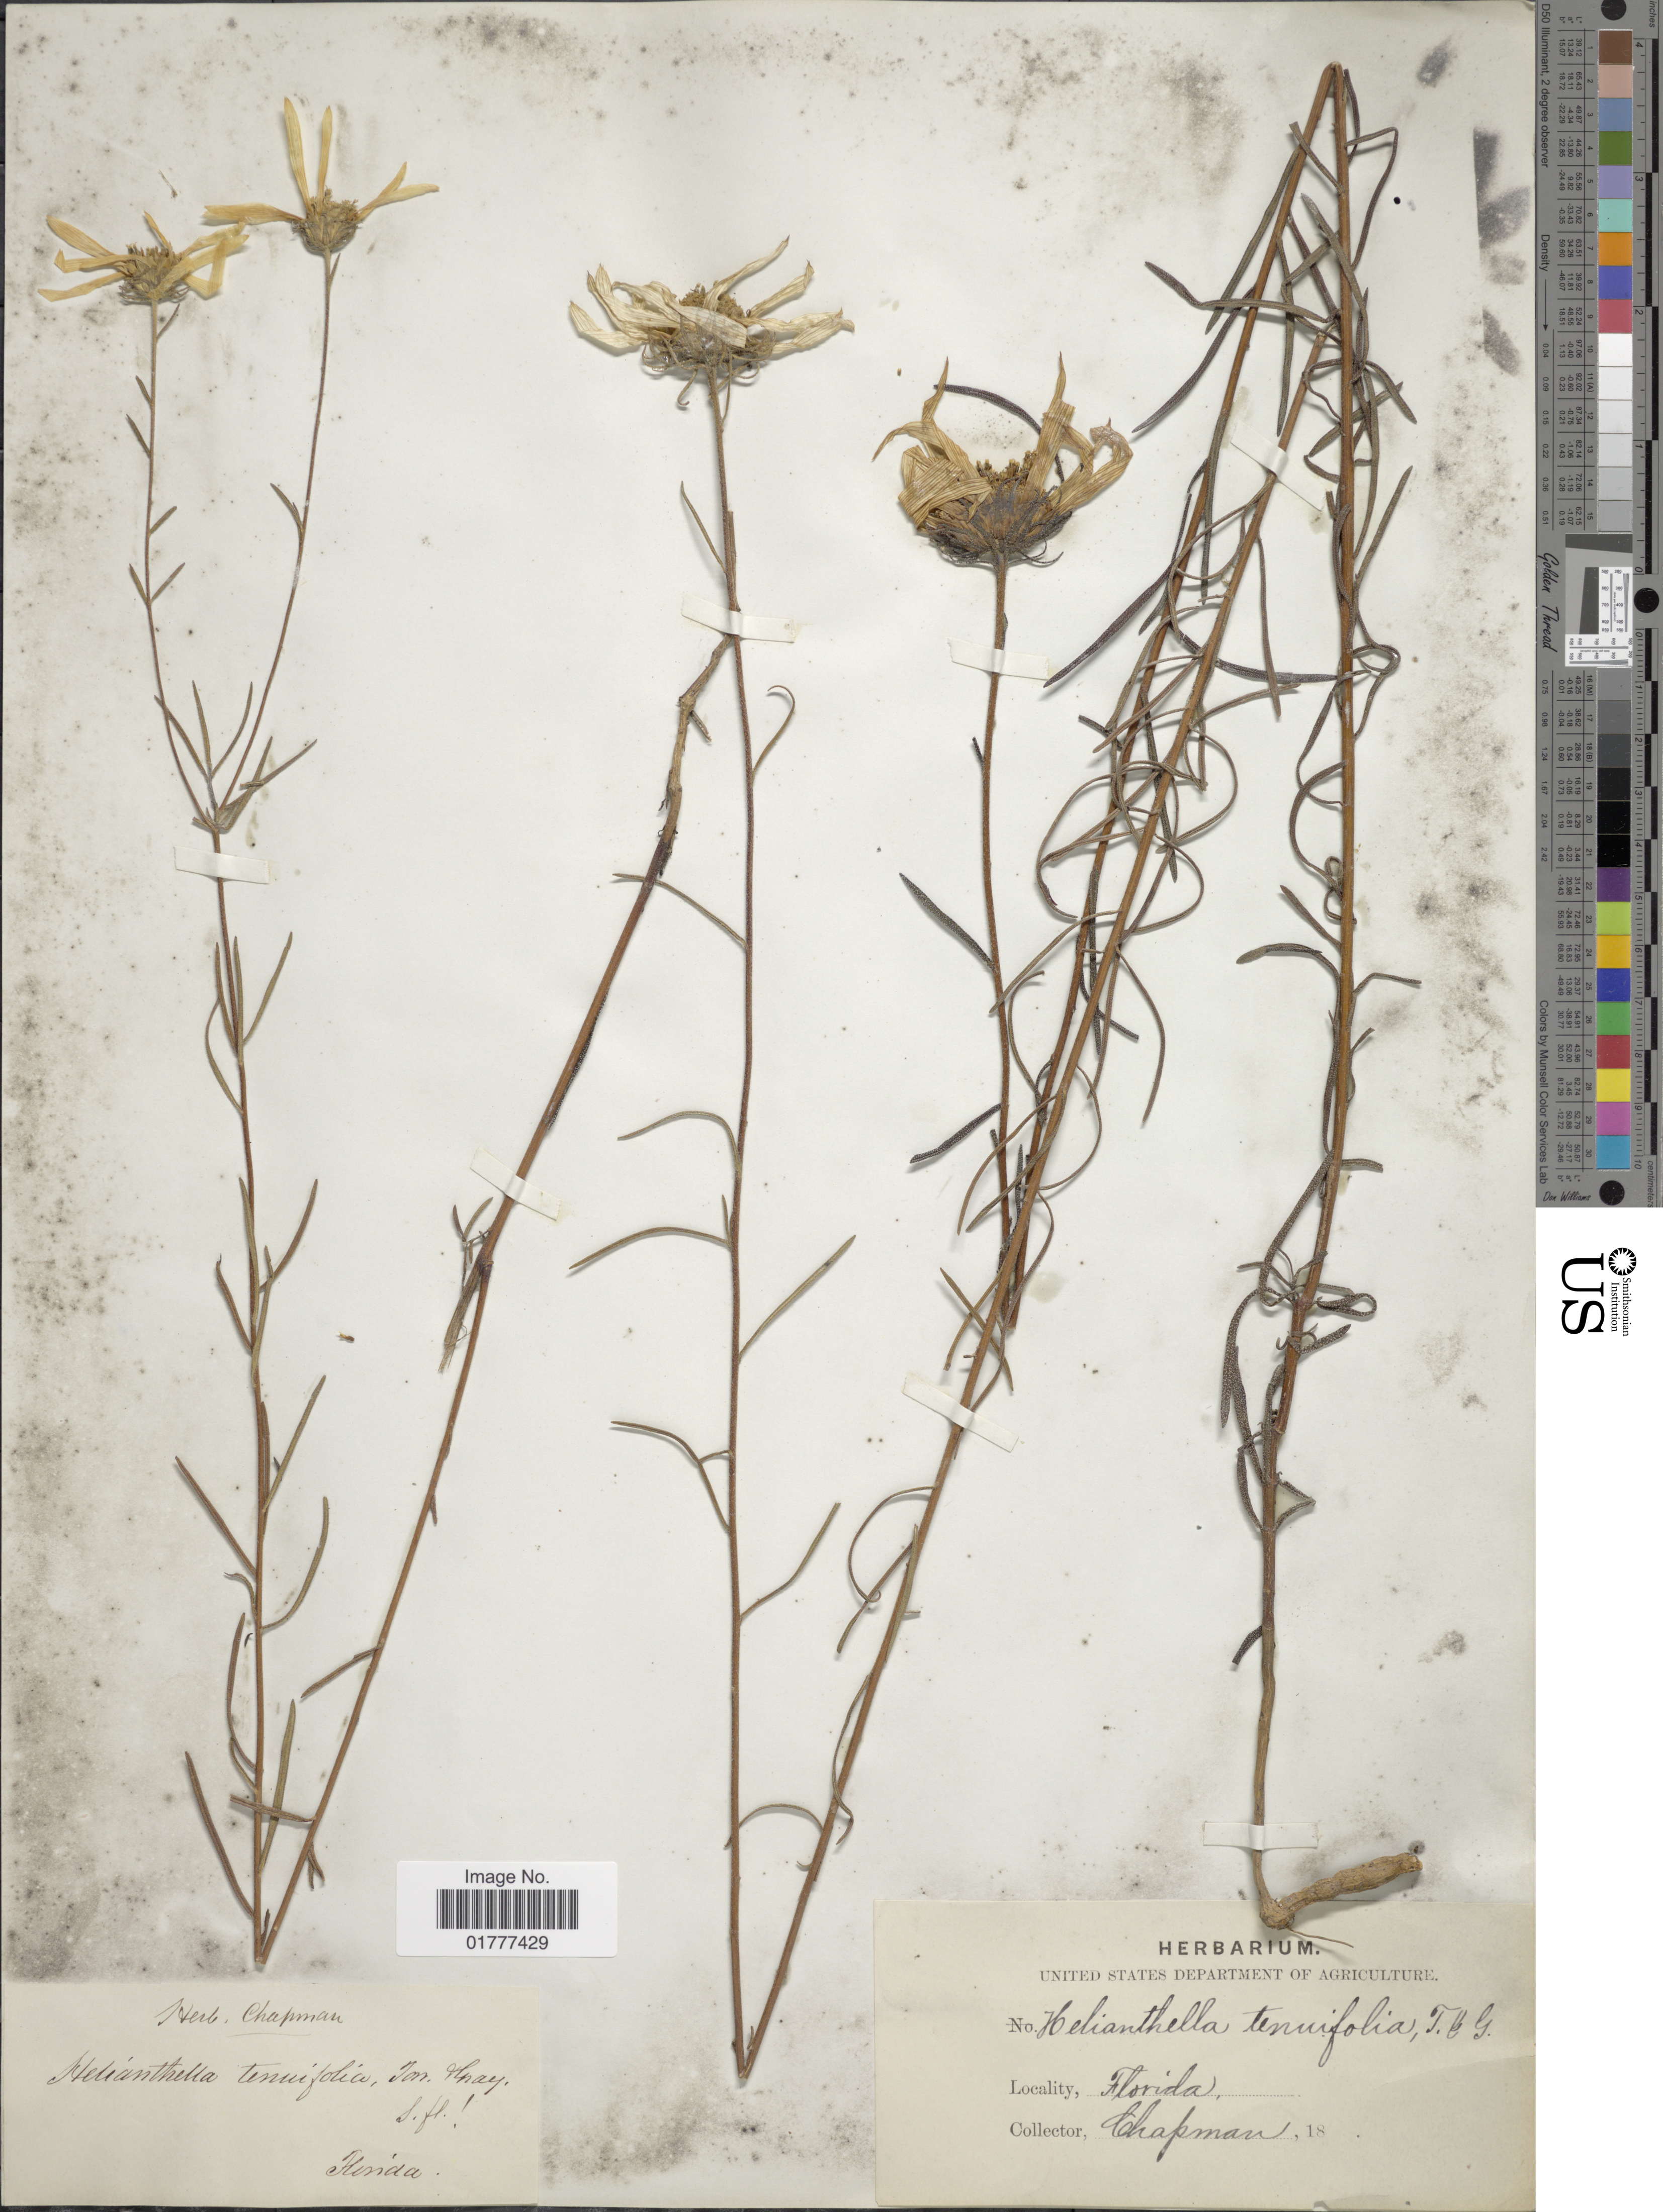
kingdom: Plantae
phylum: Tracheophyta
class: Magnoliopsida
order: Asterales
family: Asteraceae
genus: Phoebanthus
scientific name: Phoebanthus tenuifolius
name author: (Torr. & A. Gray) S.F. Blake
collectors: A. Chapman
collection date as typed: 18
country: United States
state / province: Florida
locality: Florida.